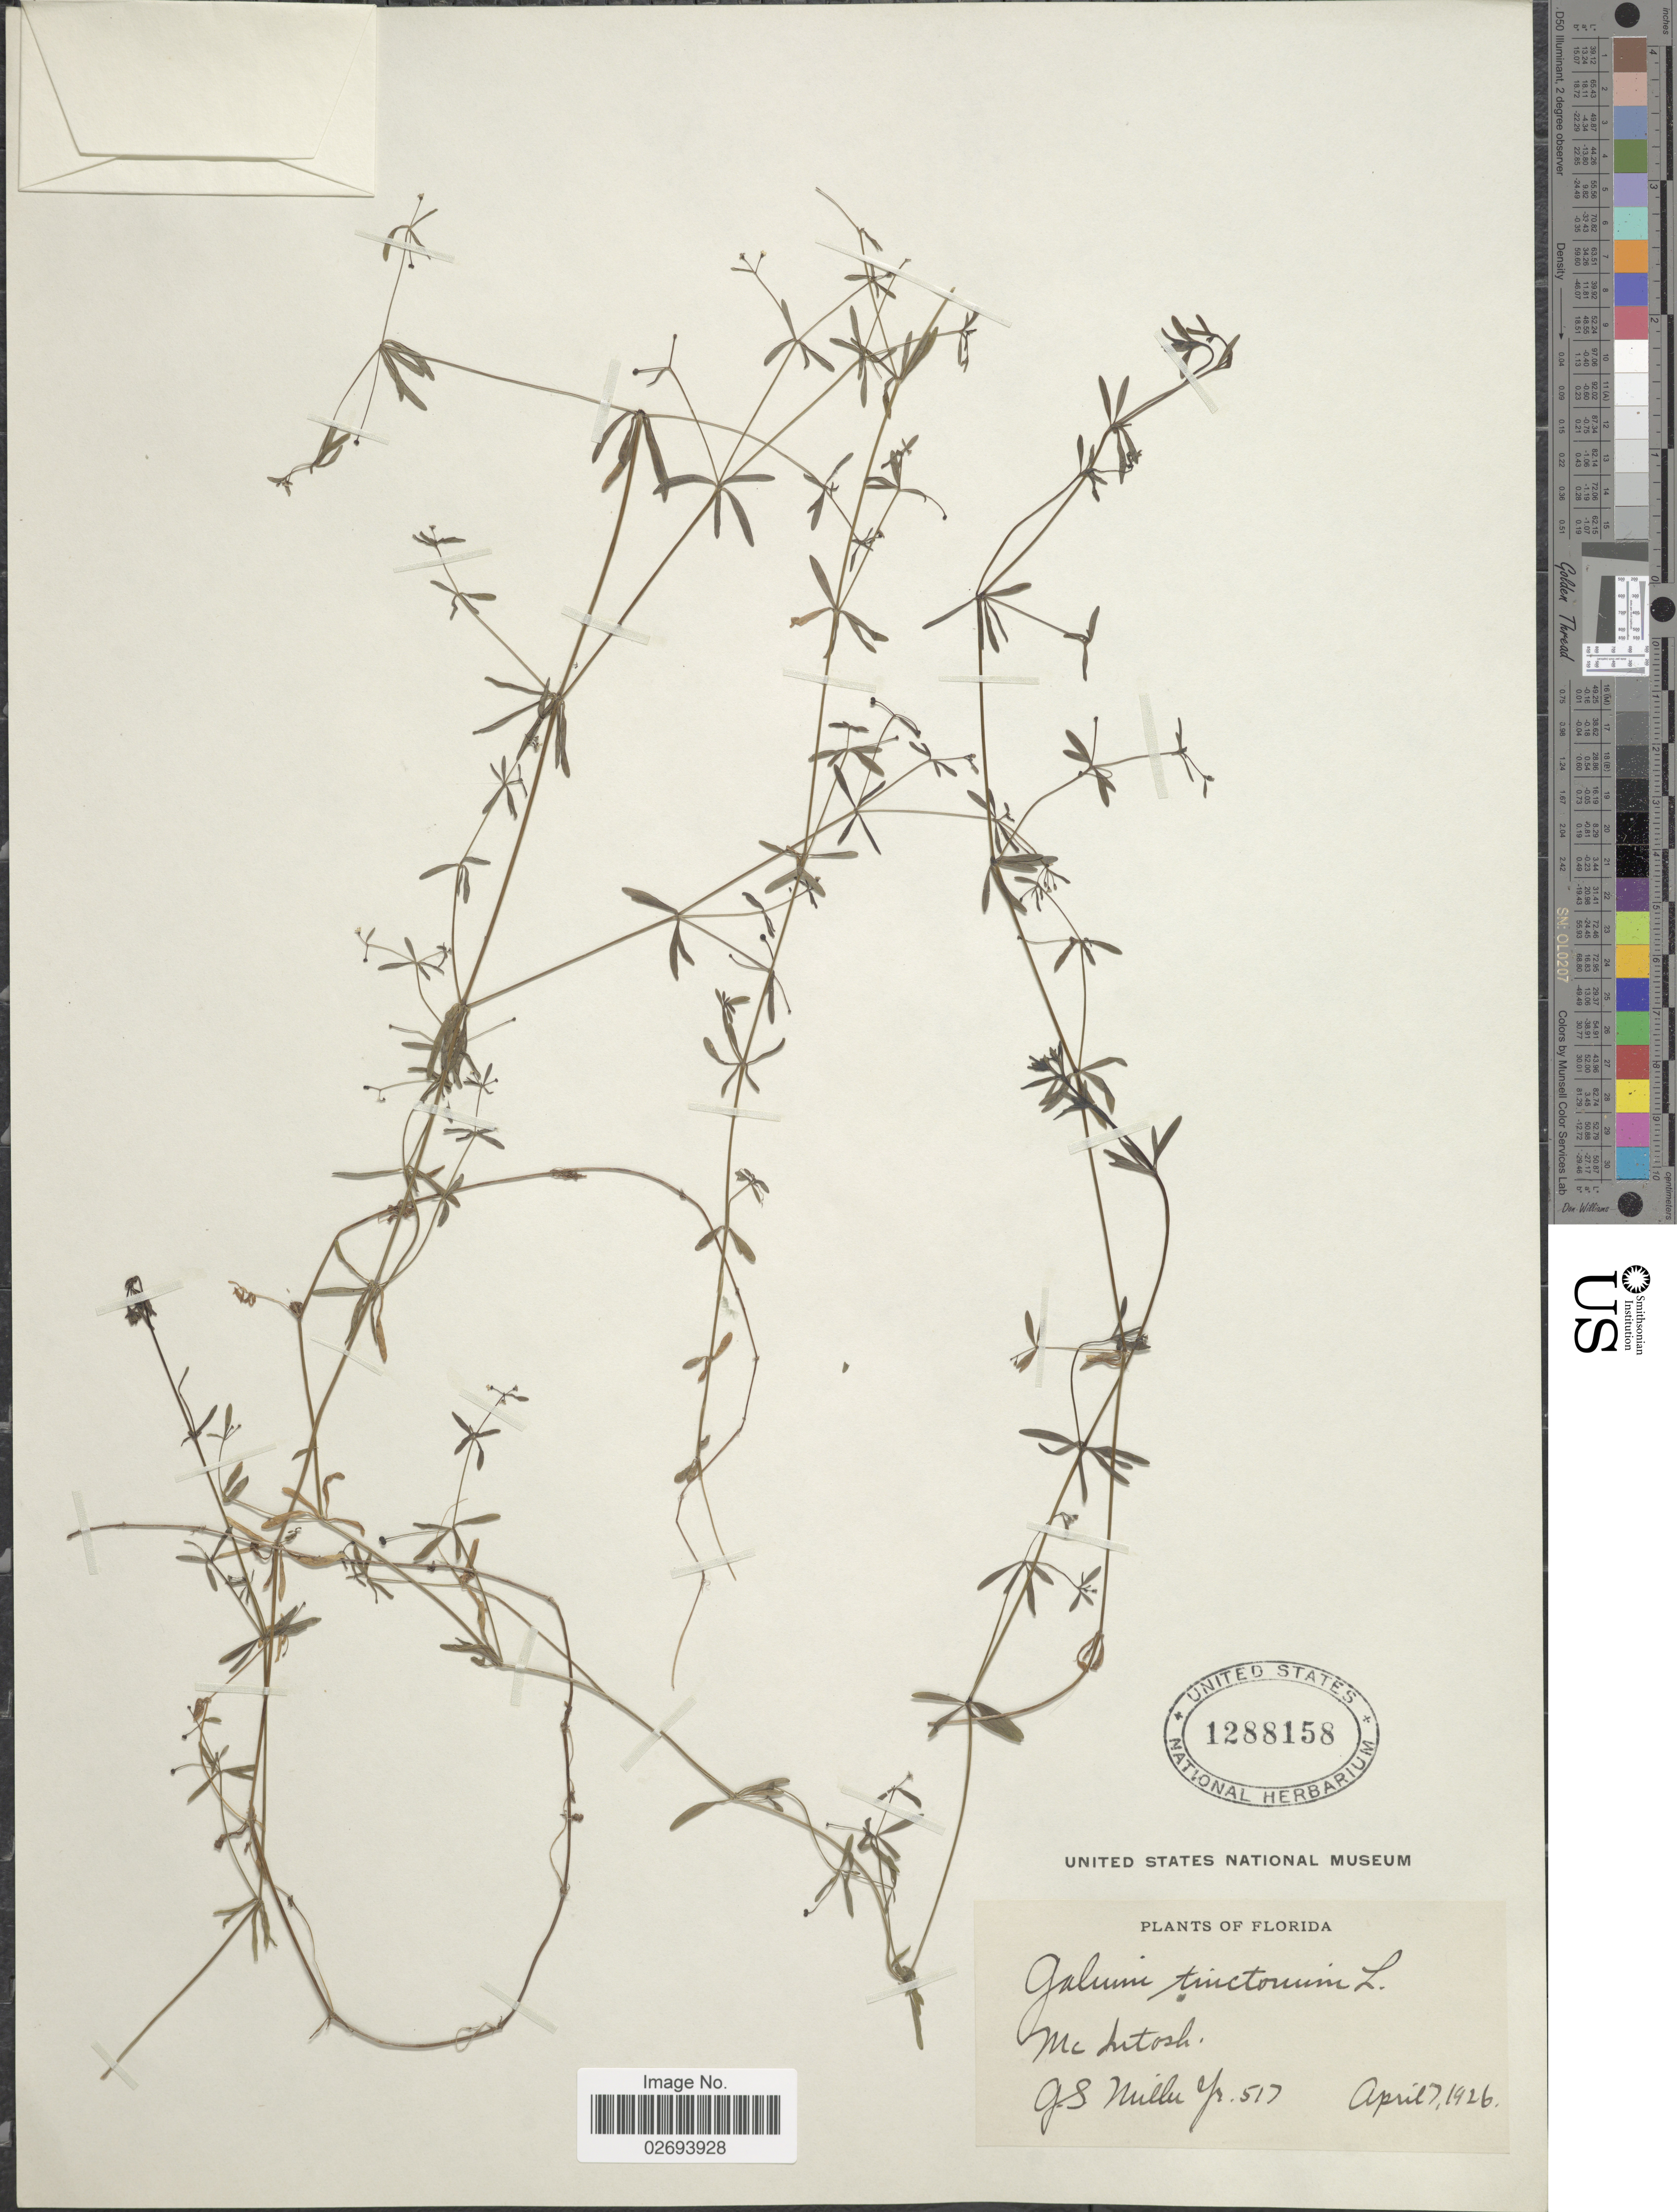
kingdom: Plantae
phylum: Tracheophyta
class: Magnoliopsida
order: Gentianales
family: Rubiaceae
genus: Galium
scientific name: Galium tinctorium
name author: (L.) Scop.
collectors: G. S. Miller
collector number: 517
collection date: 1926-04-07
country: United States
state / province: Florida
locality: Mc Intosh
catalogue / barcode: US 1288158